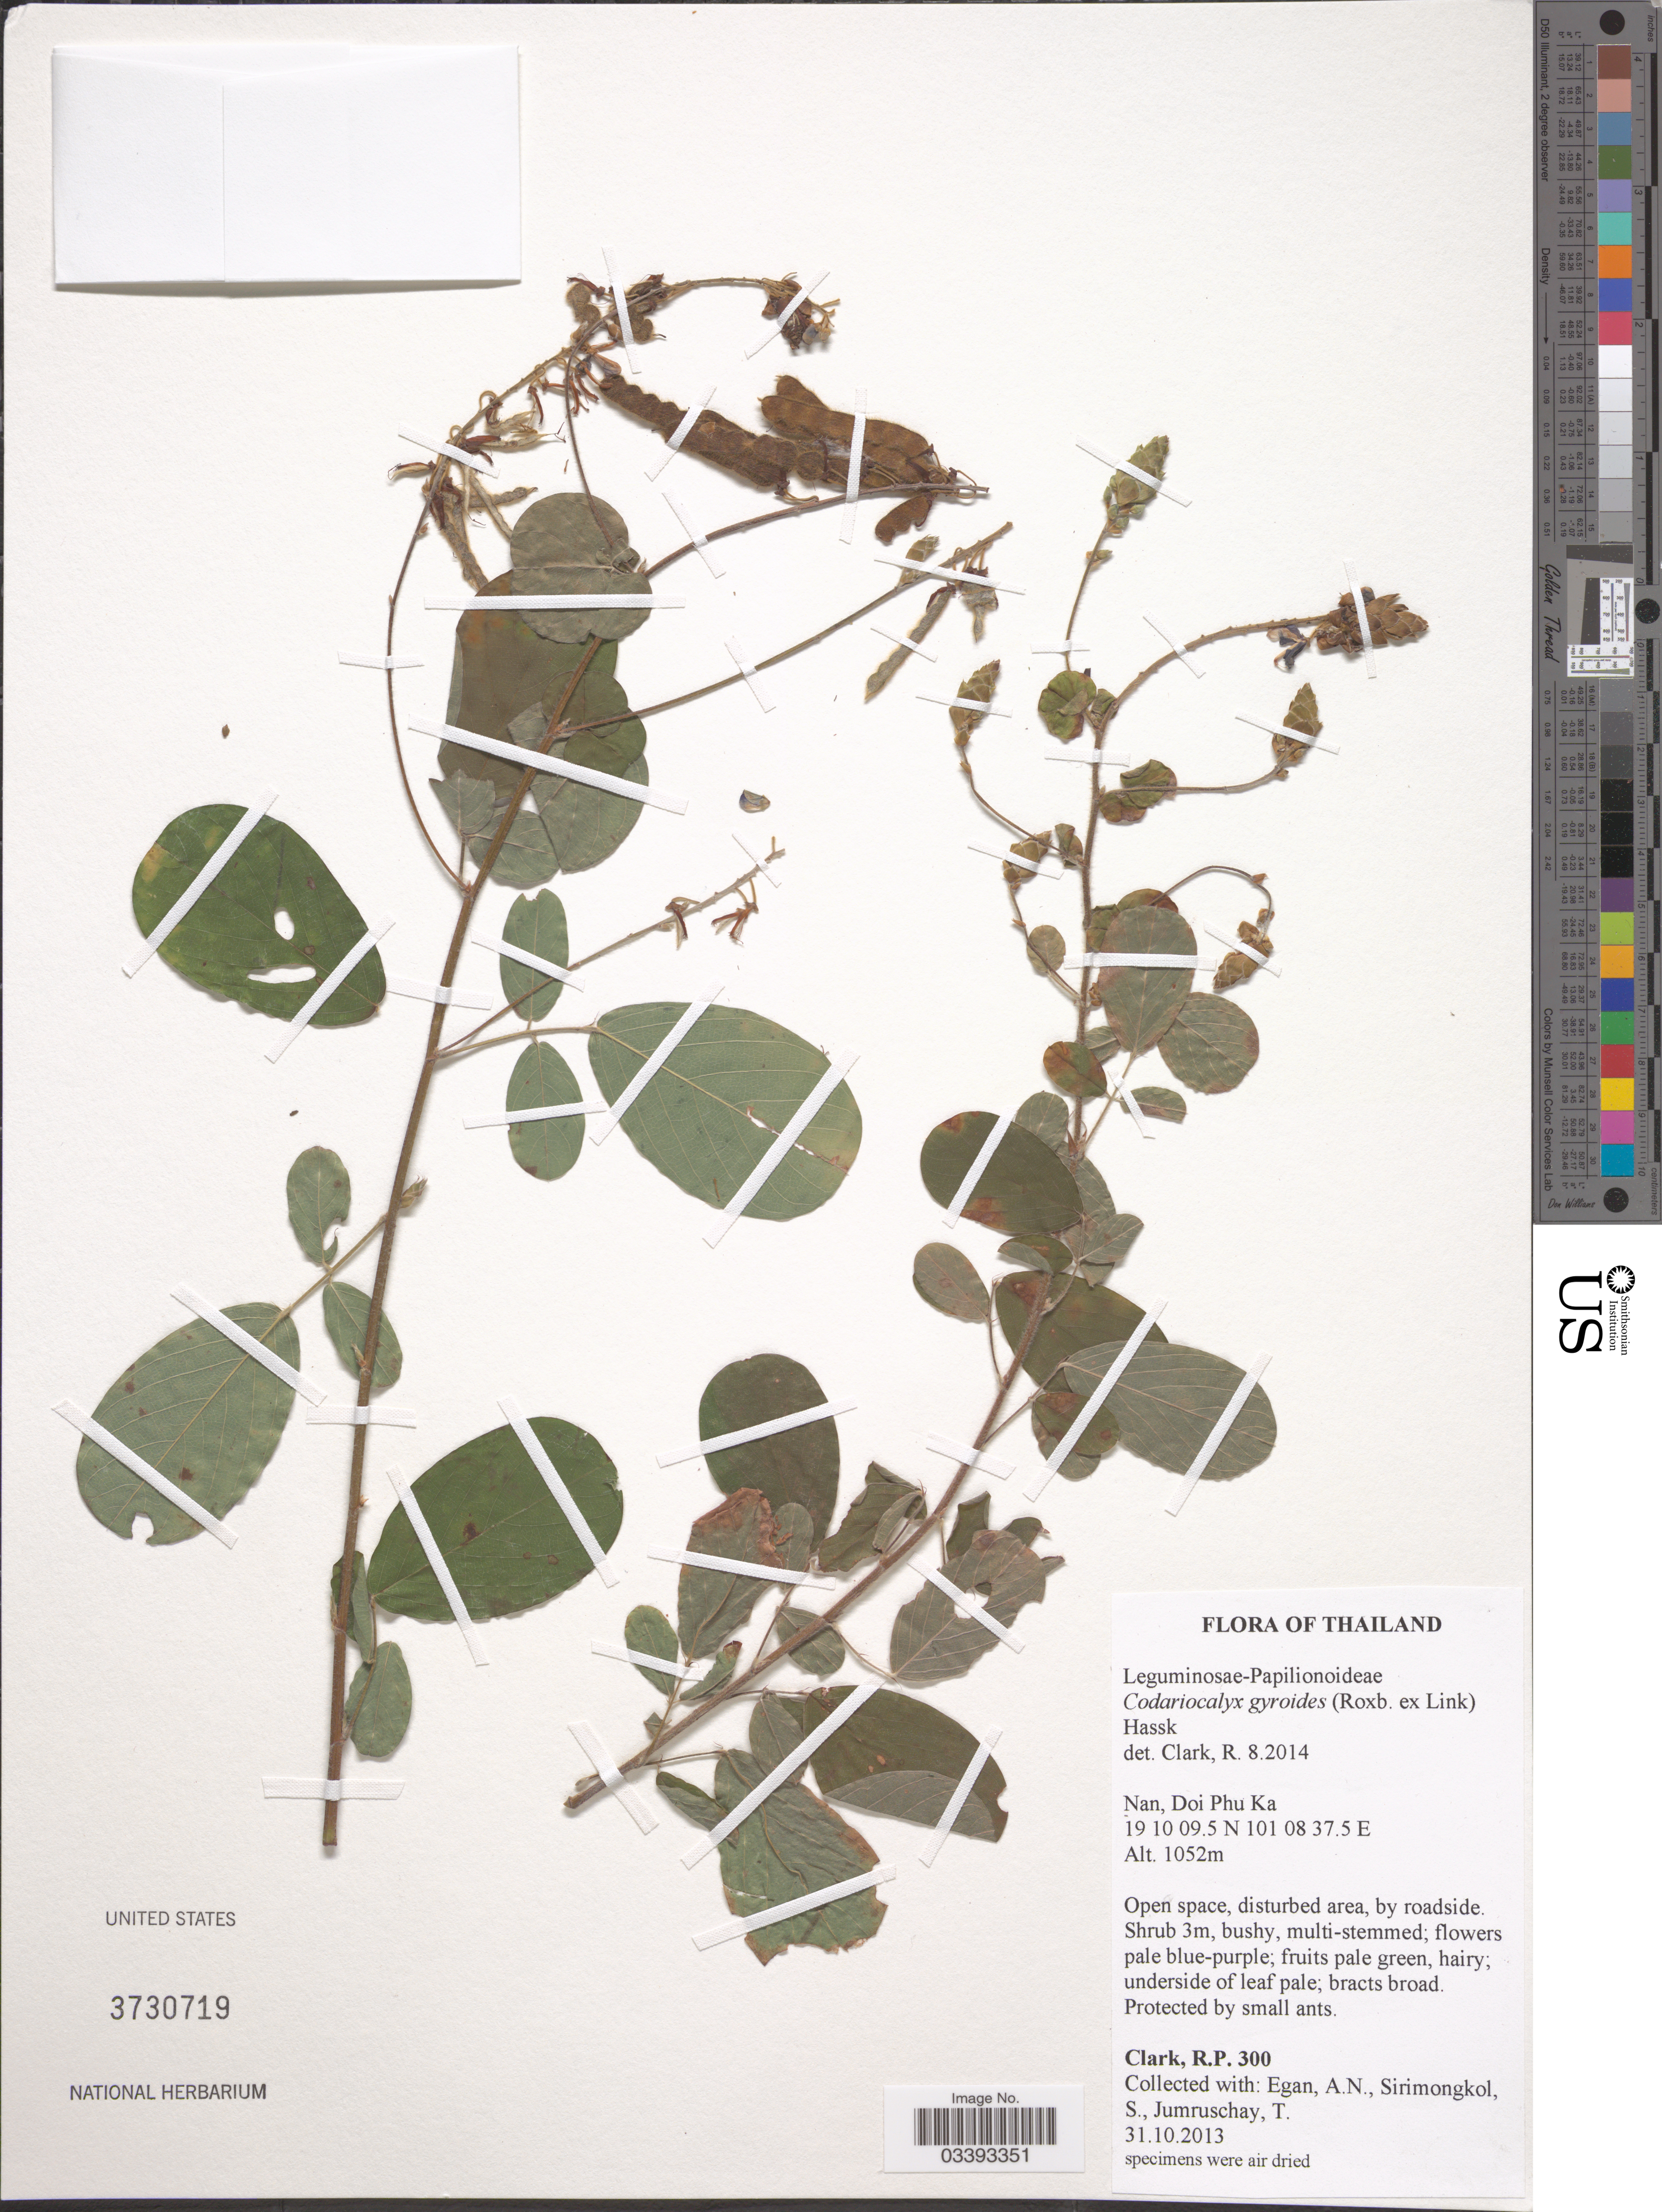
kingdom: Plantae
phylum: Tracheophyta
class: Magnoliopsida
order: Fabales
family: Fabaceae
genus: Codariocalyx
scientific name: Codariocalyx gyroides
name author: (Roxb. & Link) X.Y. Zhu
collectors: R. P. Clark, A. N. Egan, S. Sirimongkol & T. Jumruschay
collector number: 300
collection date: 2013-10-31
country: Thailand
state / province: Nan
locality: Doi Phu Ka.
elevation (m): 1052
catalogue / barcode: US 3730719